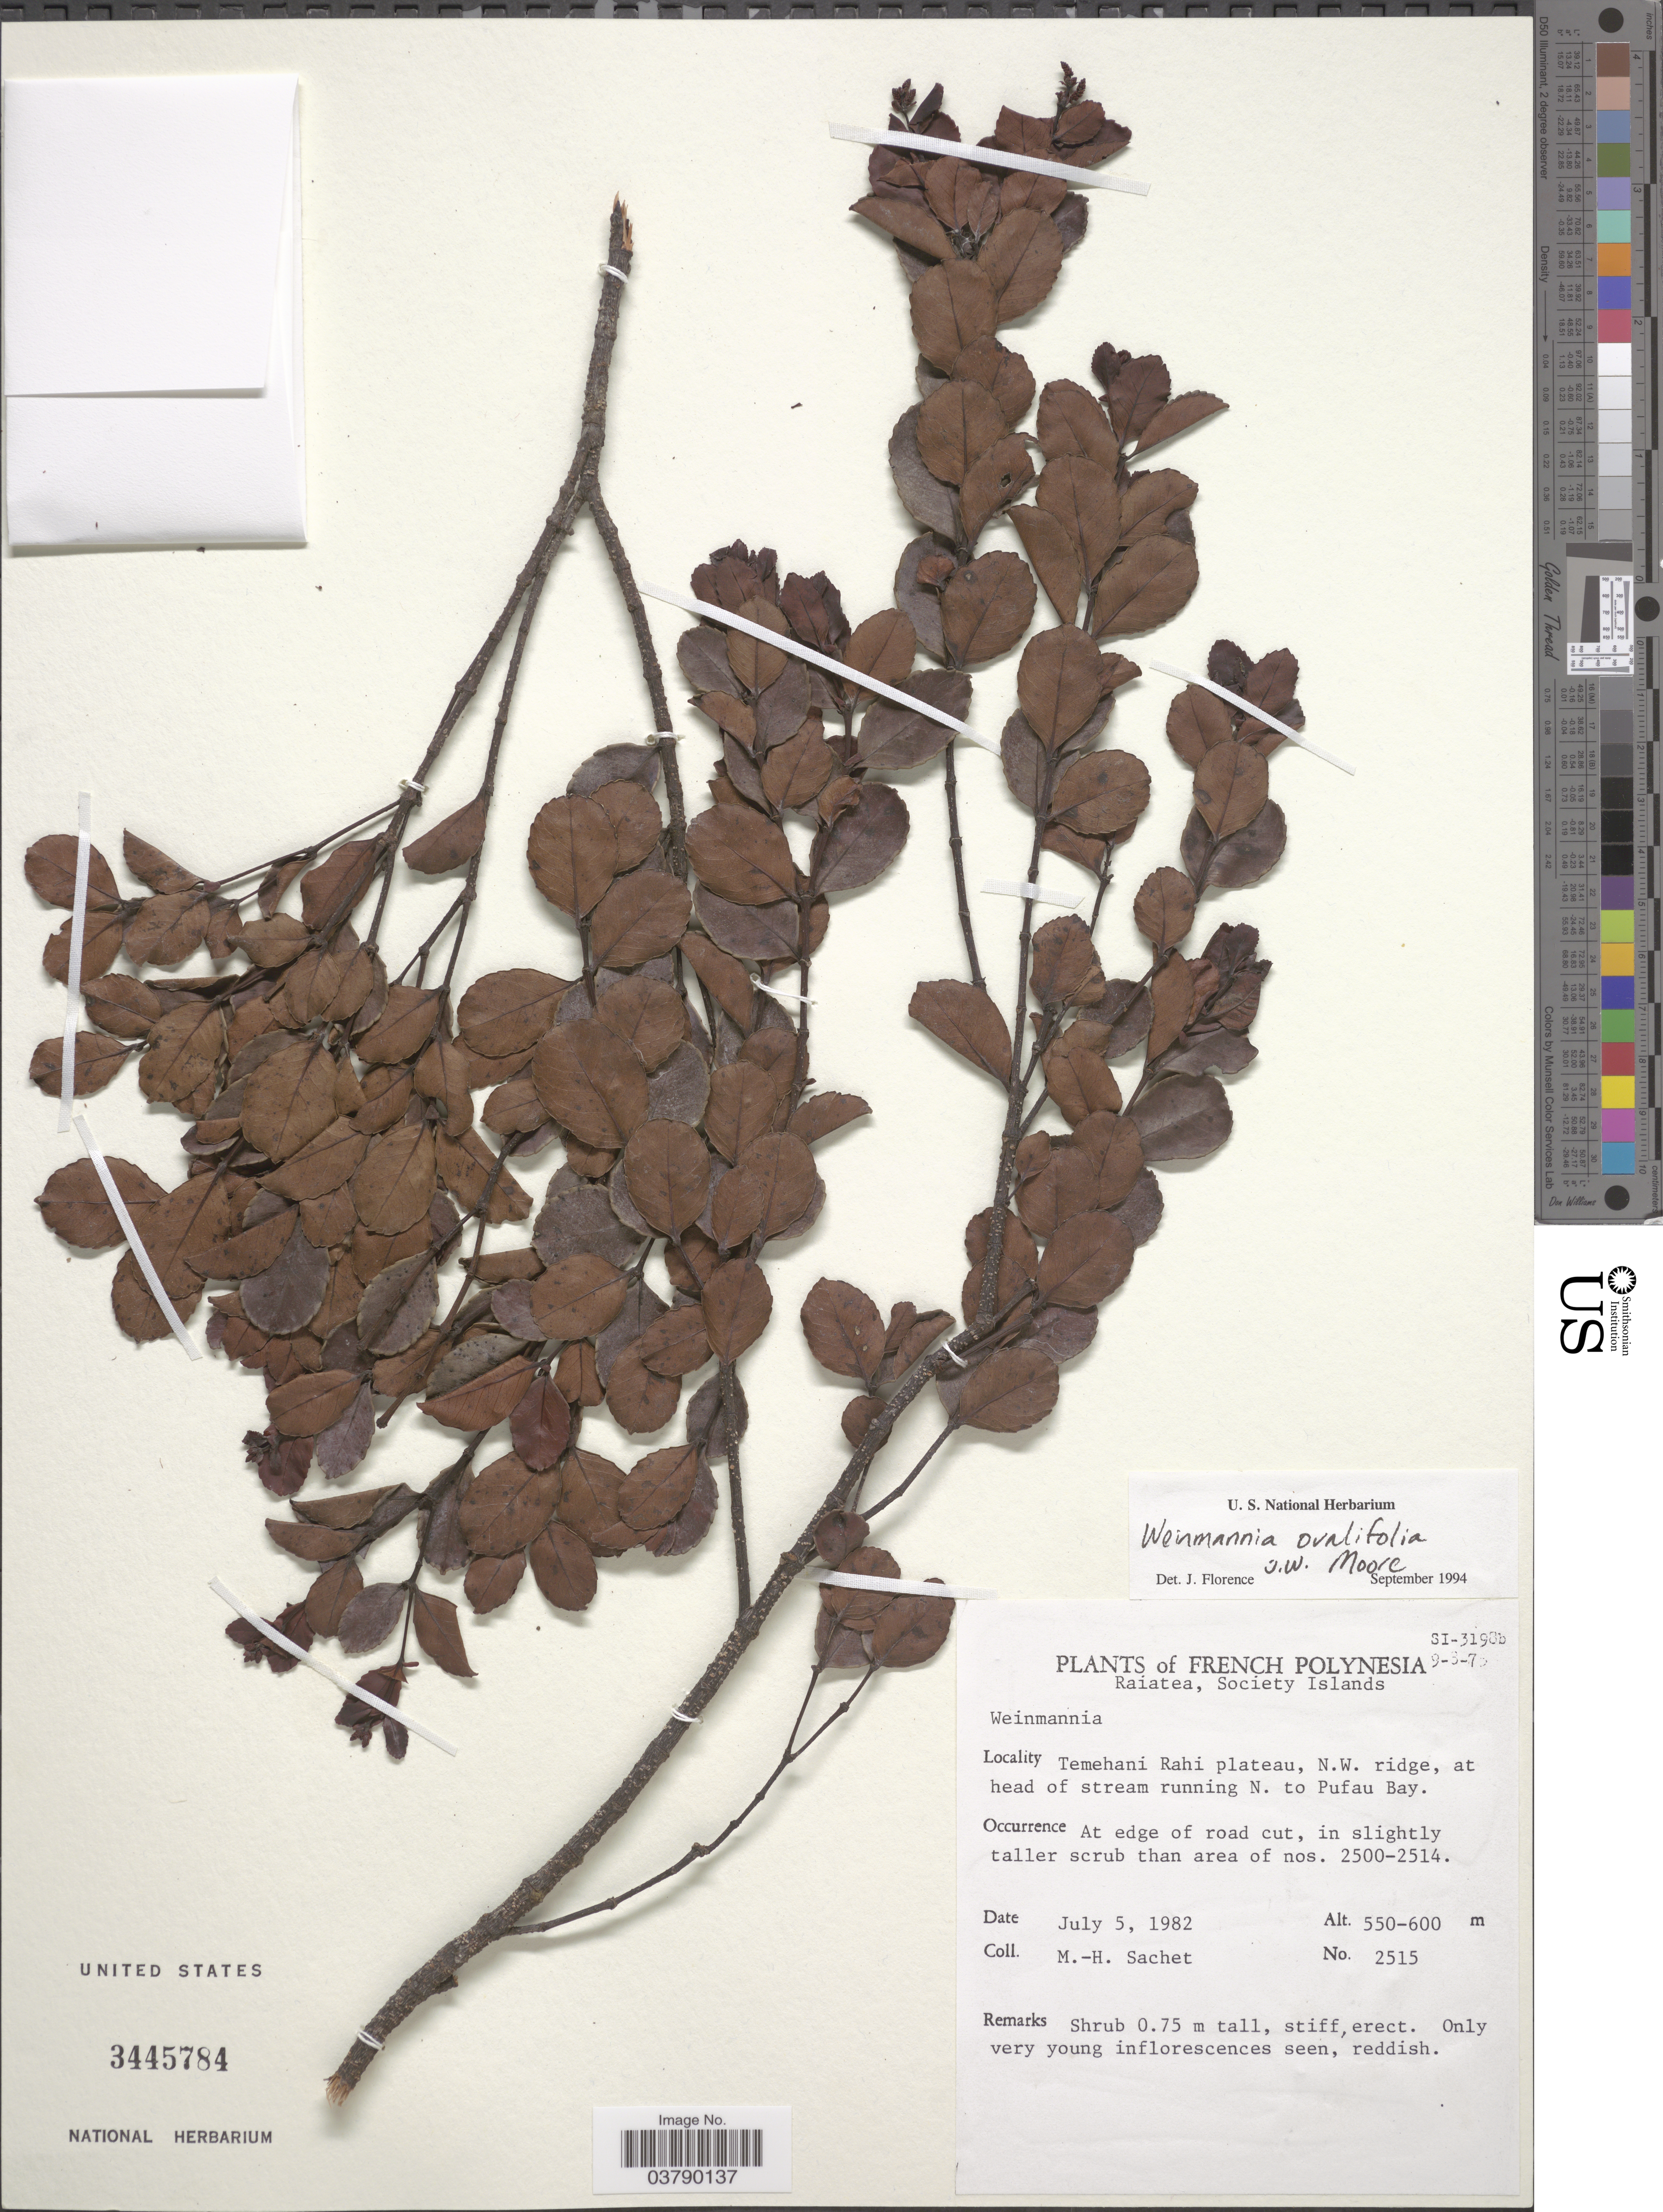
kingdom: Plantae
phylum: Tracheophyta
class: Magnoliopsida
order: Oxalidales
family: Cunoniaceae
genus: Pterophylla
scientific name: Pterophylla vescoi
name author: (Drake) Pillon & H.C. Hopkins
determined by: Strong, Mark T., (BOT), Smithsonian Institution - National Museum of Natural History (UNITED STATES)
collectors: M.-H. Sachet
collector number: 2515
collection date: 1982-07-05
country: French Polynesia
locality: Raiatea, Society Islands. Temehani Rahi plateau, N.W. ridge, at head of stream running N. to Pufau Bay.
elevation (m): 550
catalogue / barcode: US 3445784